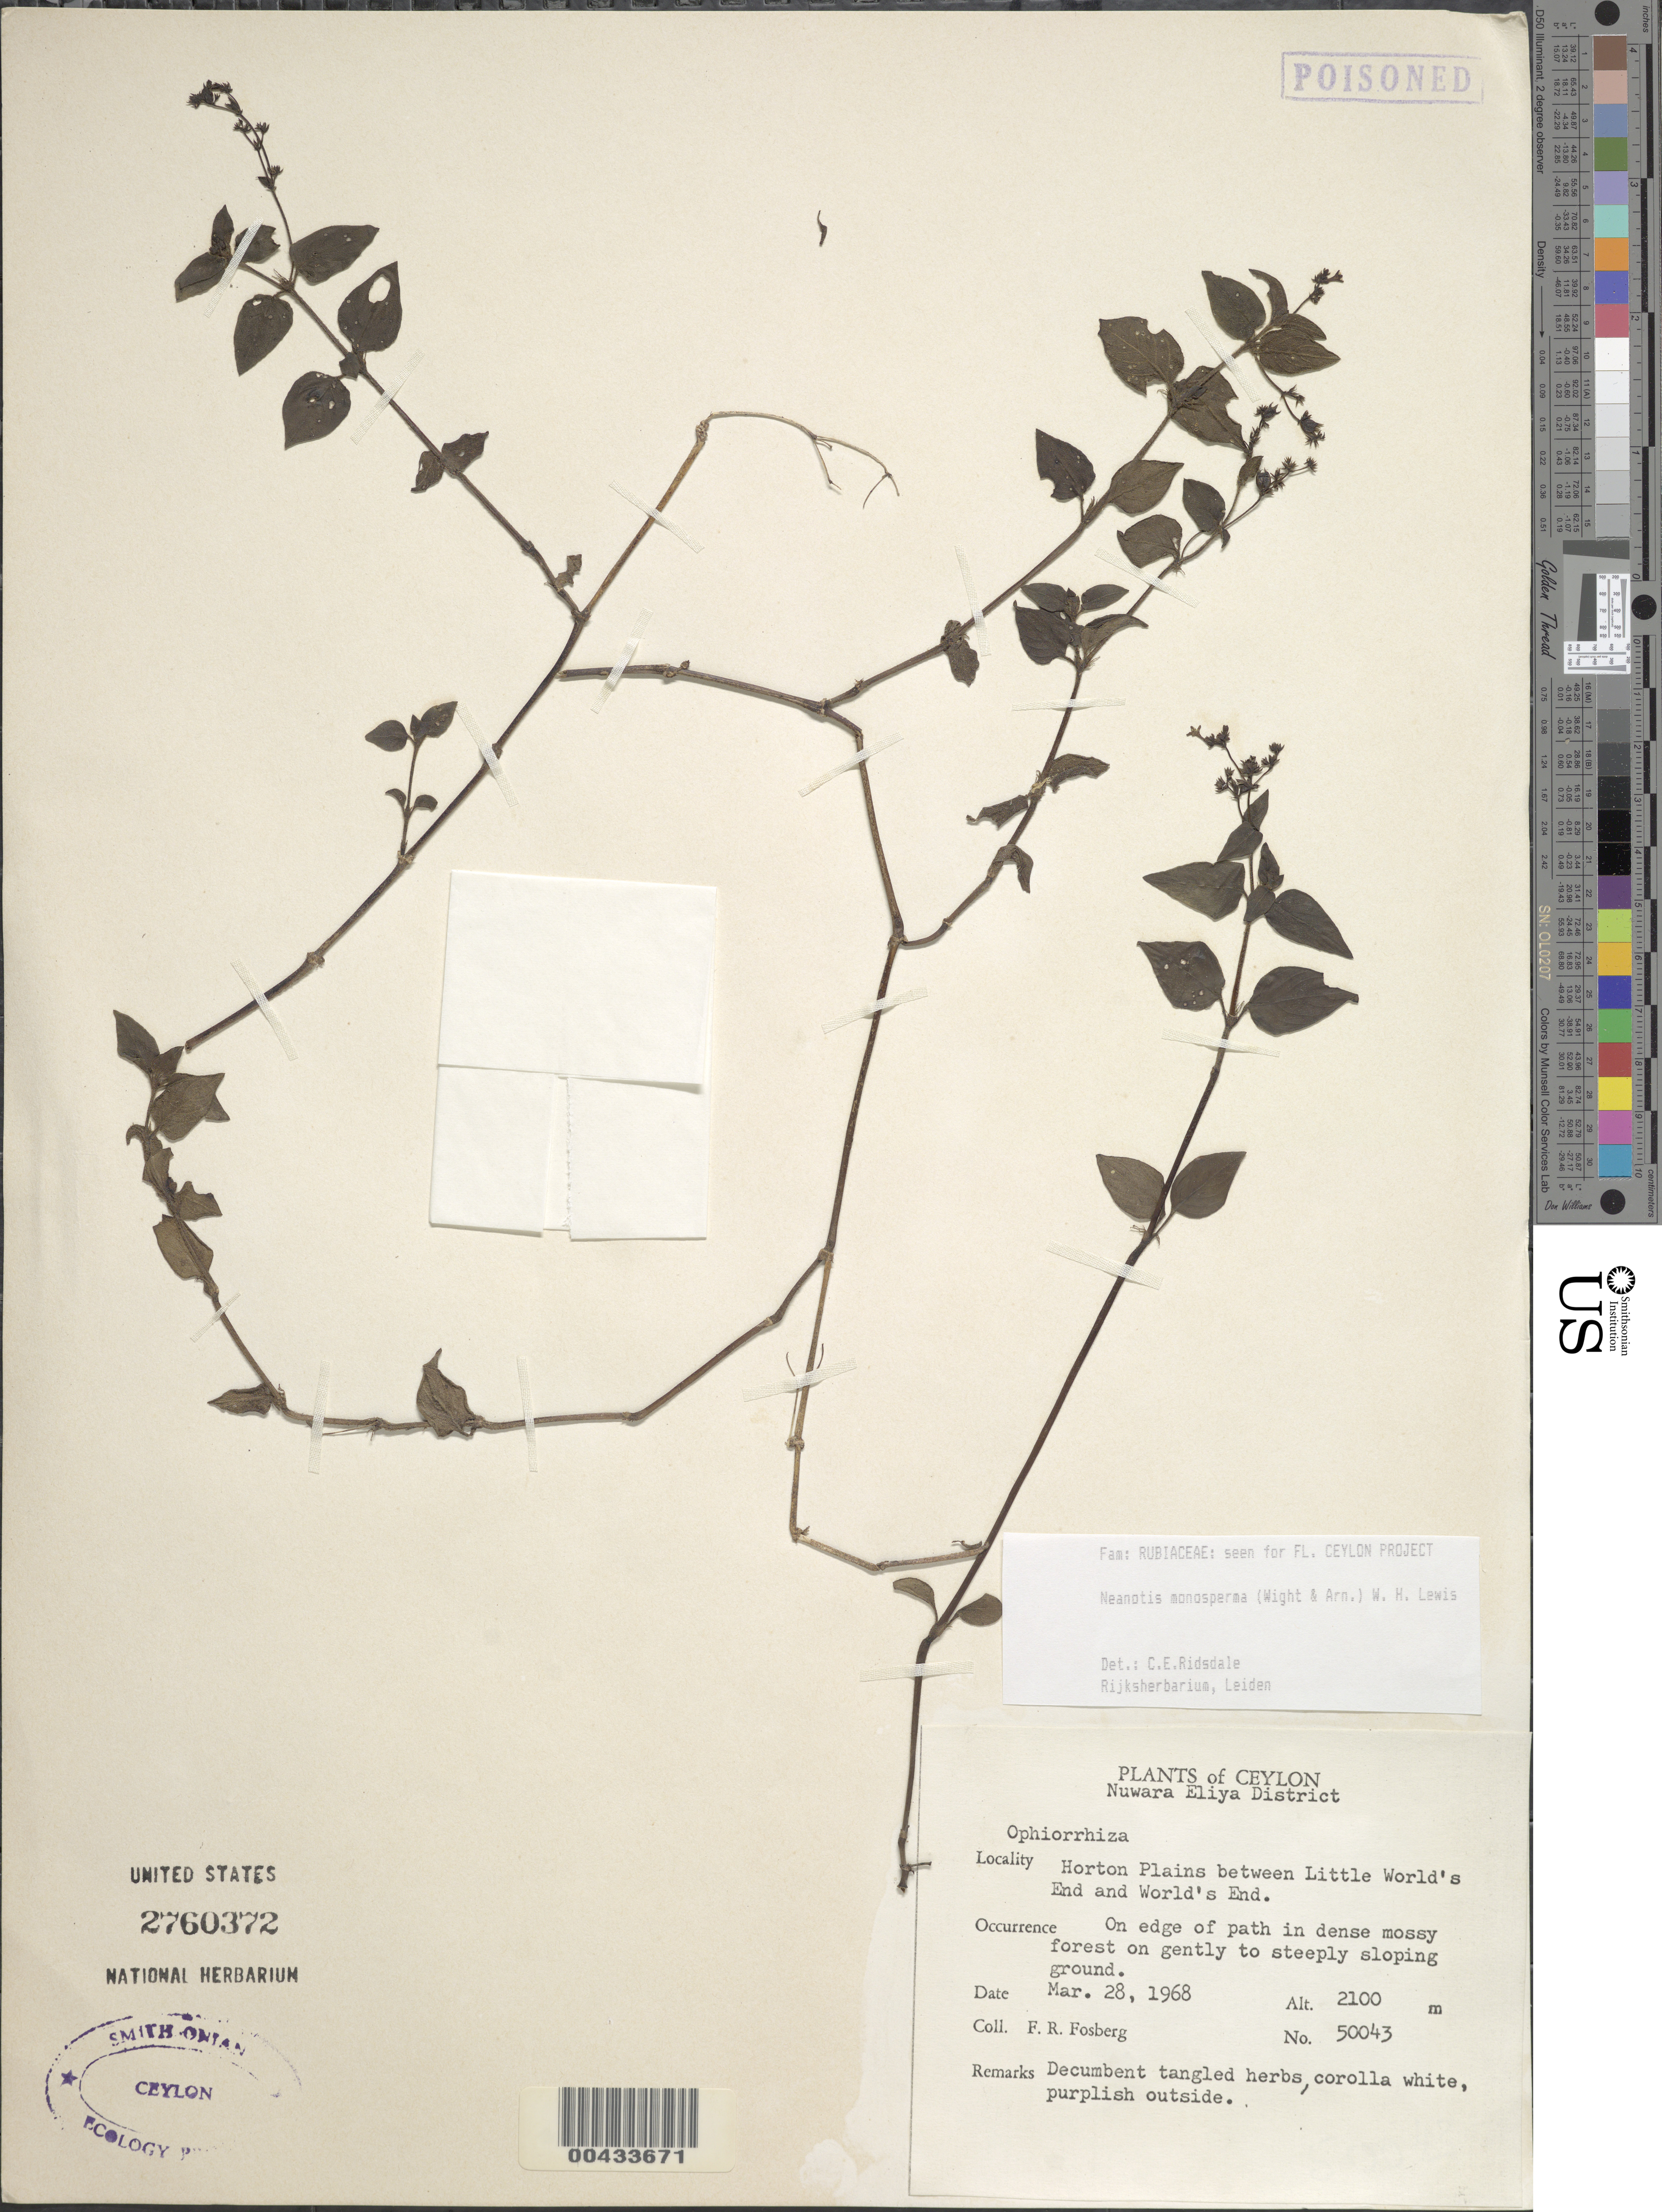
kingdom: Plantae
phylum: Tracheophyta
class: Magnoliopsida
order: Gentianales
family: Rubiaceae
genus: Neanotis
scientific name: Neanotis monosperma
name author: (Wight & Arn.) W.H. Lewis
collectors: F. R. Fosberg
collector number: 50043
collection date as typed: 28 Mar 1968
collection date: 1968-03-28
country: Sri Lanka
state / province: Central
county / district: Nuwara Eliya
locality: Horton Plains, between Little World's End and World's End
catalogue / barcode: US 2760372